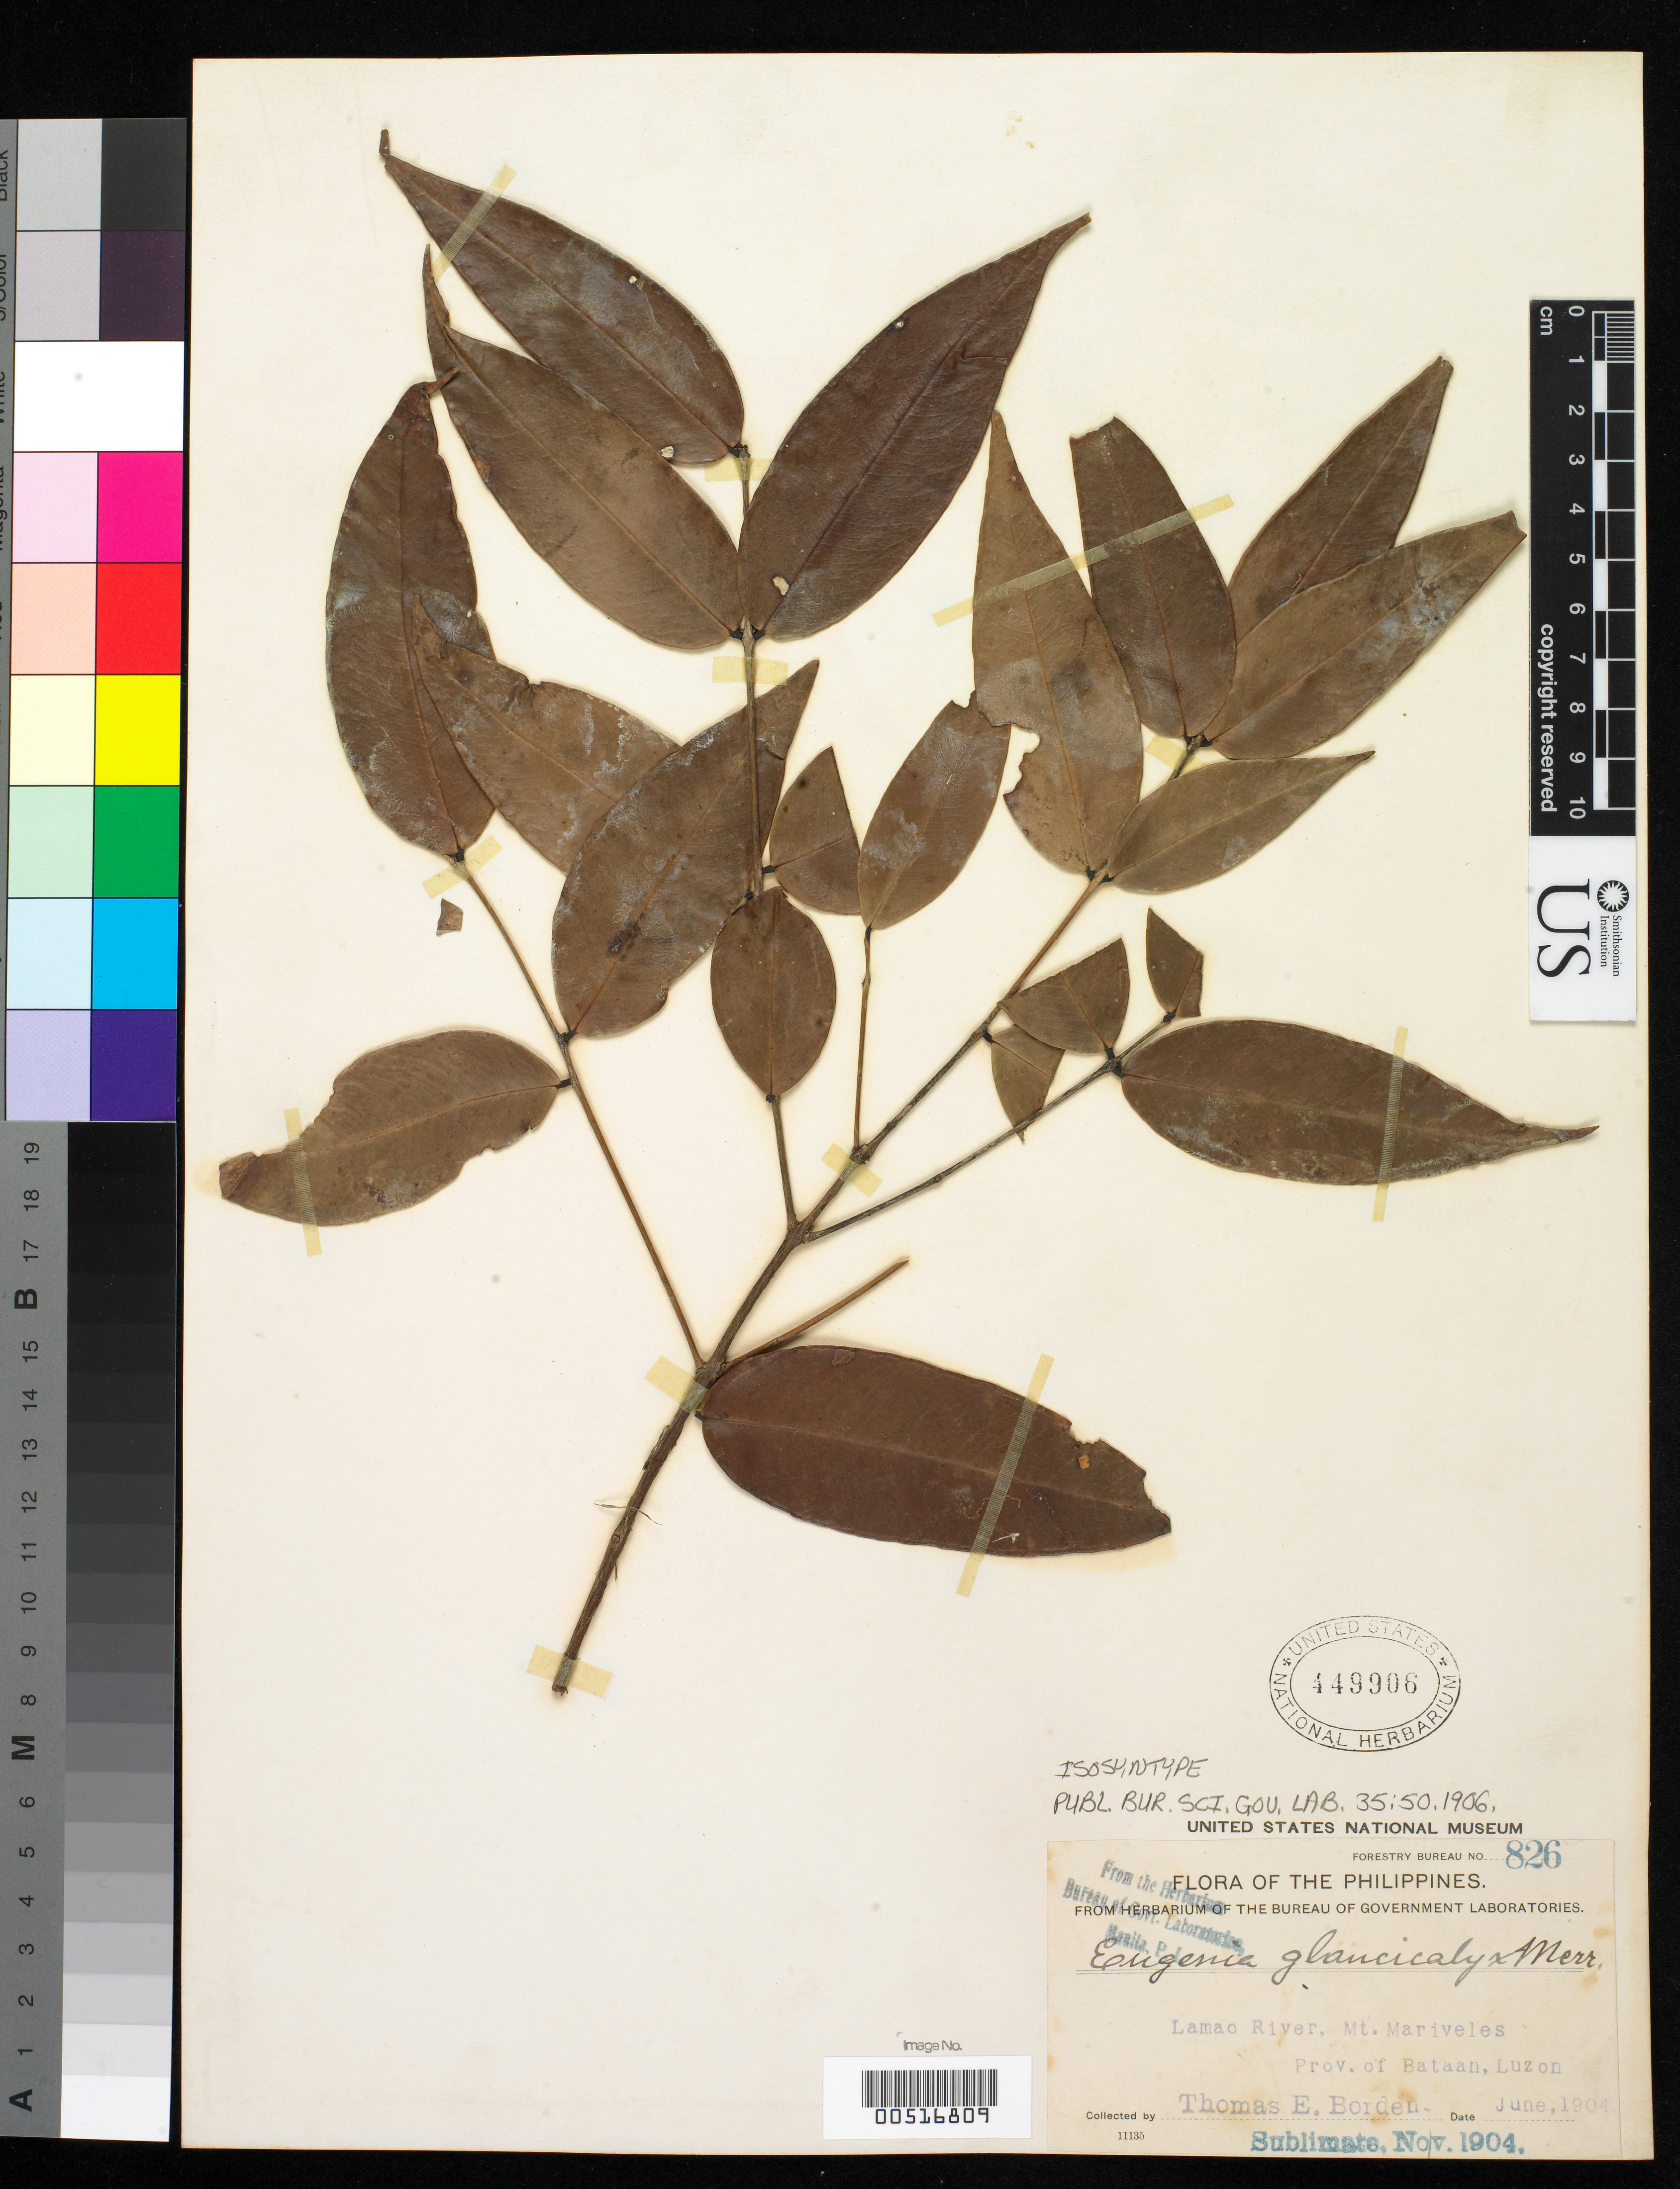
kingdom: Plantae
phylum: Tracheophyta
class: Magnoliopsida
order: Myrtales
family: Myrtaceae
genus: Eugenia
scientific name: Eugenia glaucicalyx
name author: Merr.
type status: Isosyntype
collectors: T. E. Borden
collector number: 826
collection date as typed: Jun 1904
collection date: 1904-06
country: Philippines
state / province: Central Luzon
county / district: Bataan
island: Luzon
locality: Lamao River, Mt Mariveles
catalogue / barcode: US 449906